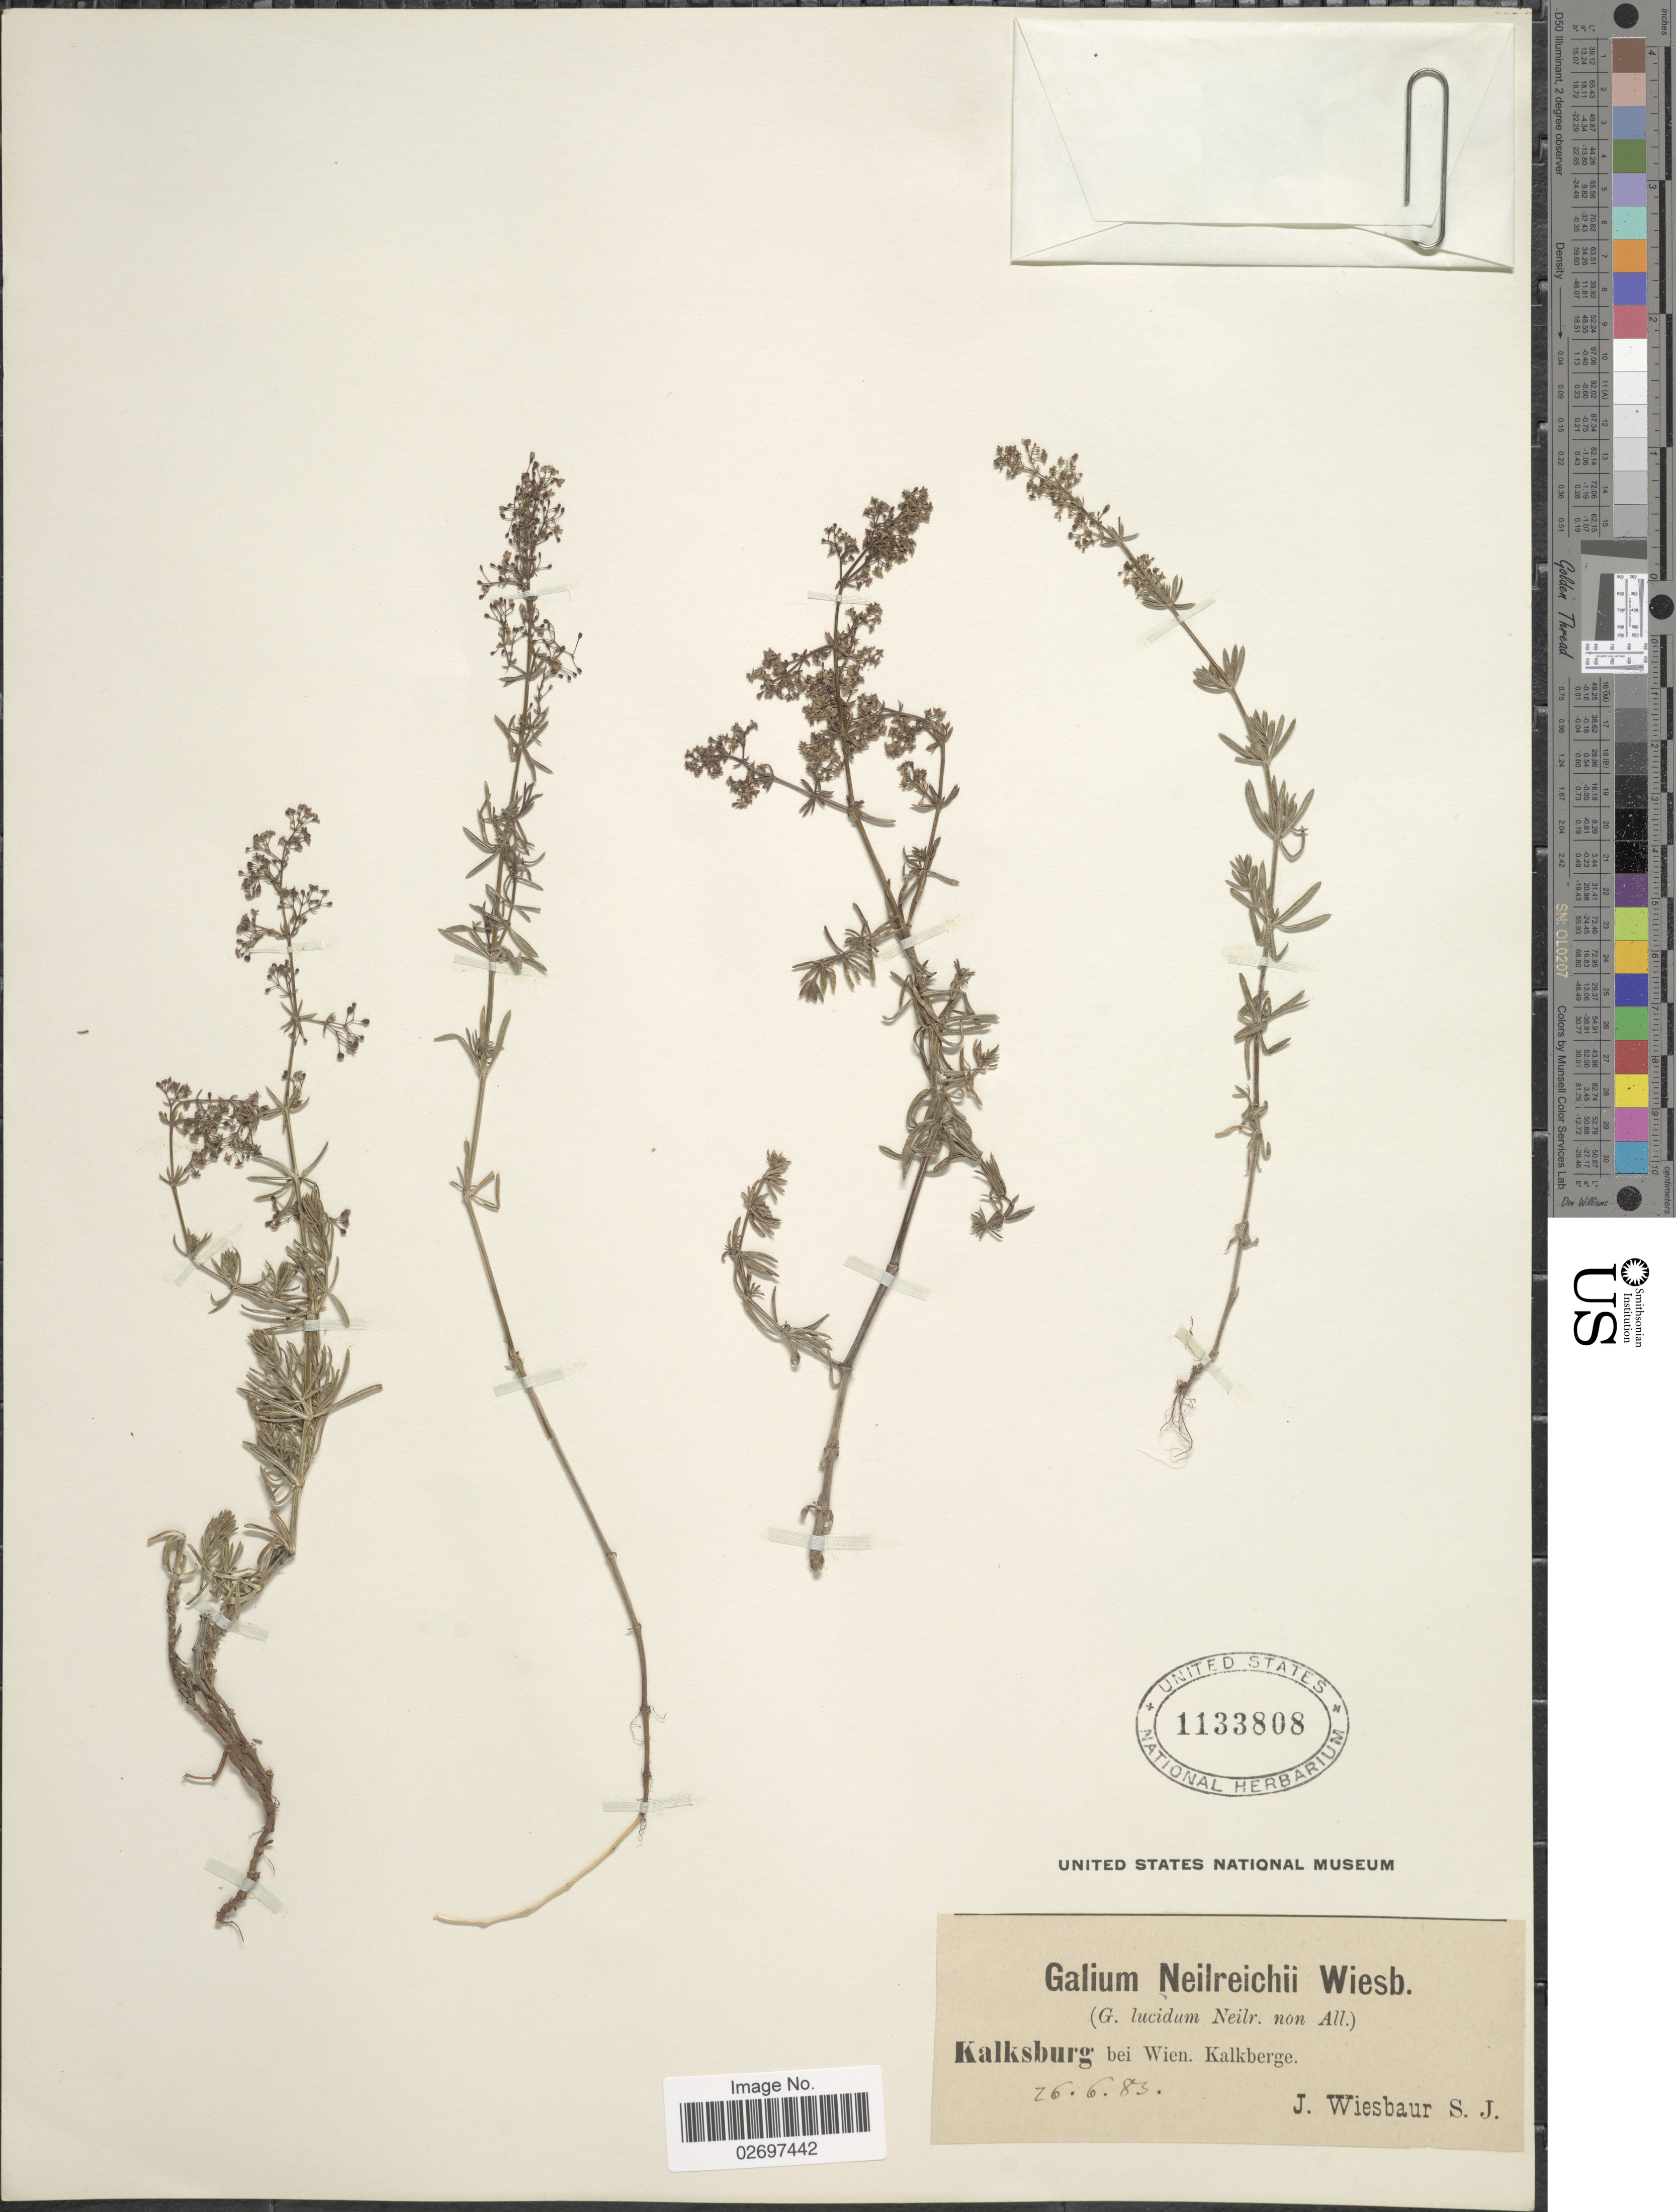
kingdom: Plantae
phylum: Tracheophyta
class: Magnoliopsida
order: Gentianales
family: Rubiaceae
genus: Galium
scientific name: Galium neilreichii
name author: (Beck) F. Herm.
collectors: J. B. Wiesbaur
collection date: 1883-06-26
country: Austria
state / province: Wien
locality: Kalksburg bei Wien. Kalkberge.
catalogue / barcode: US 1133808